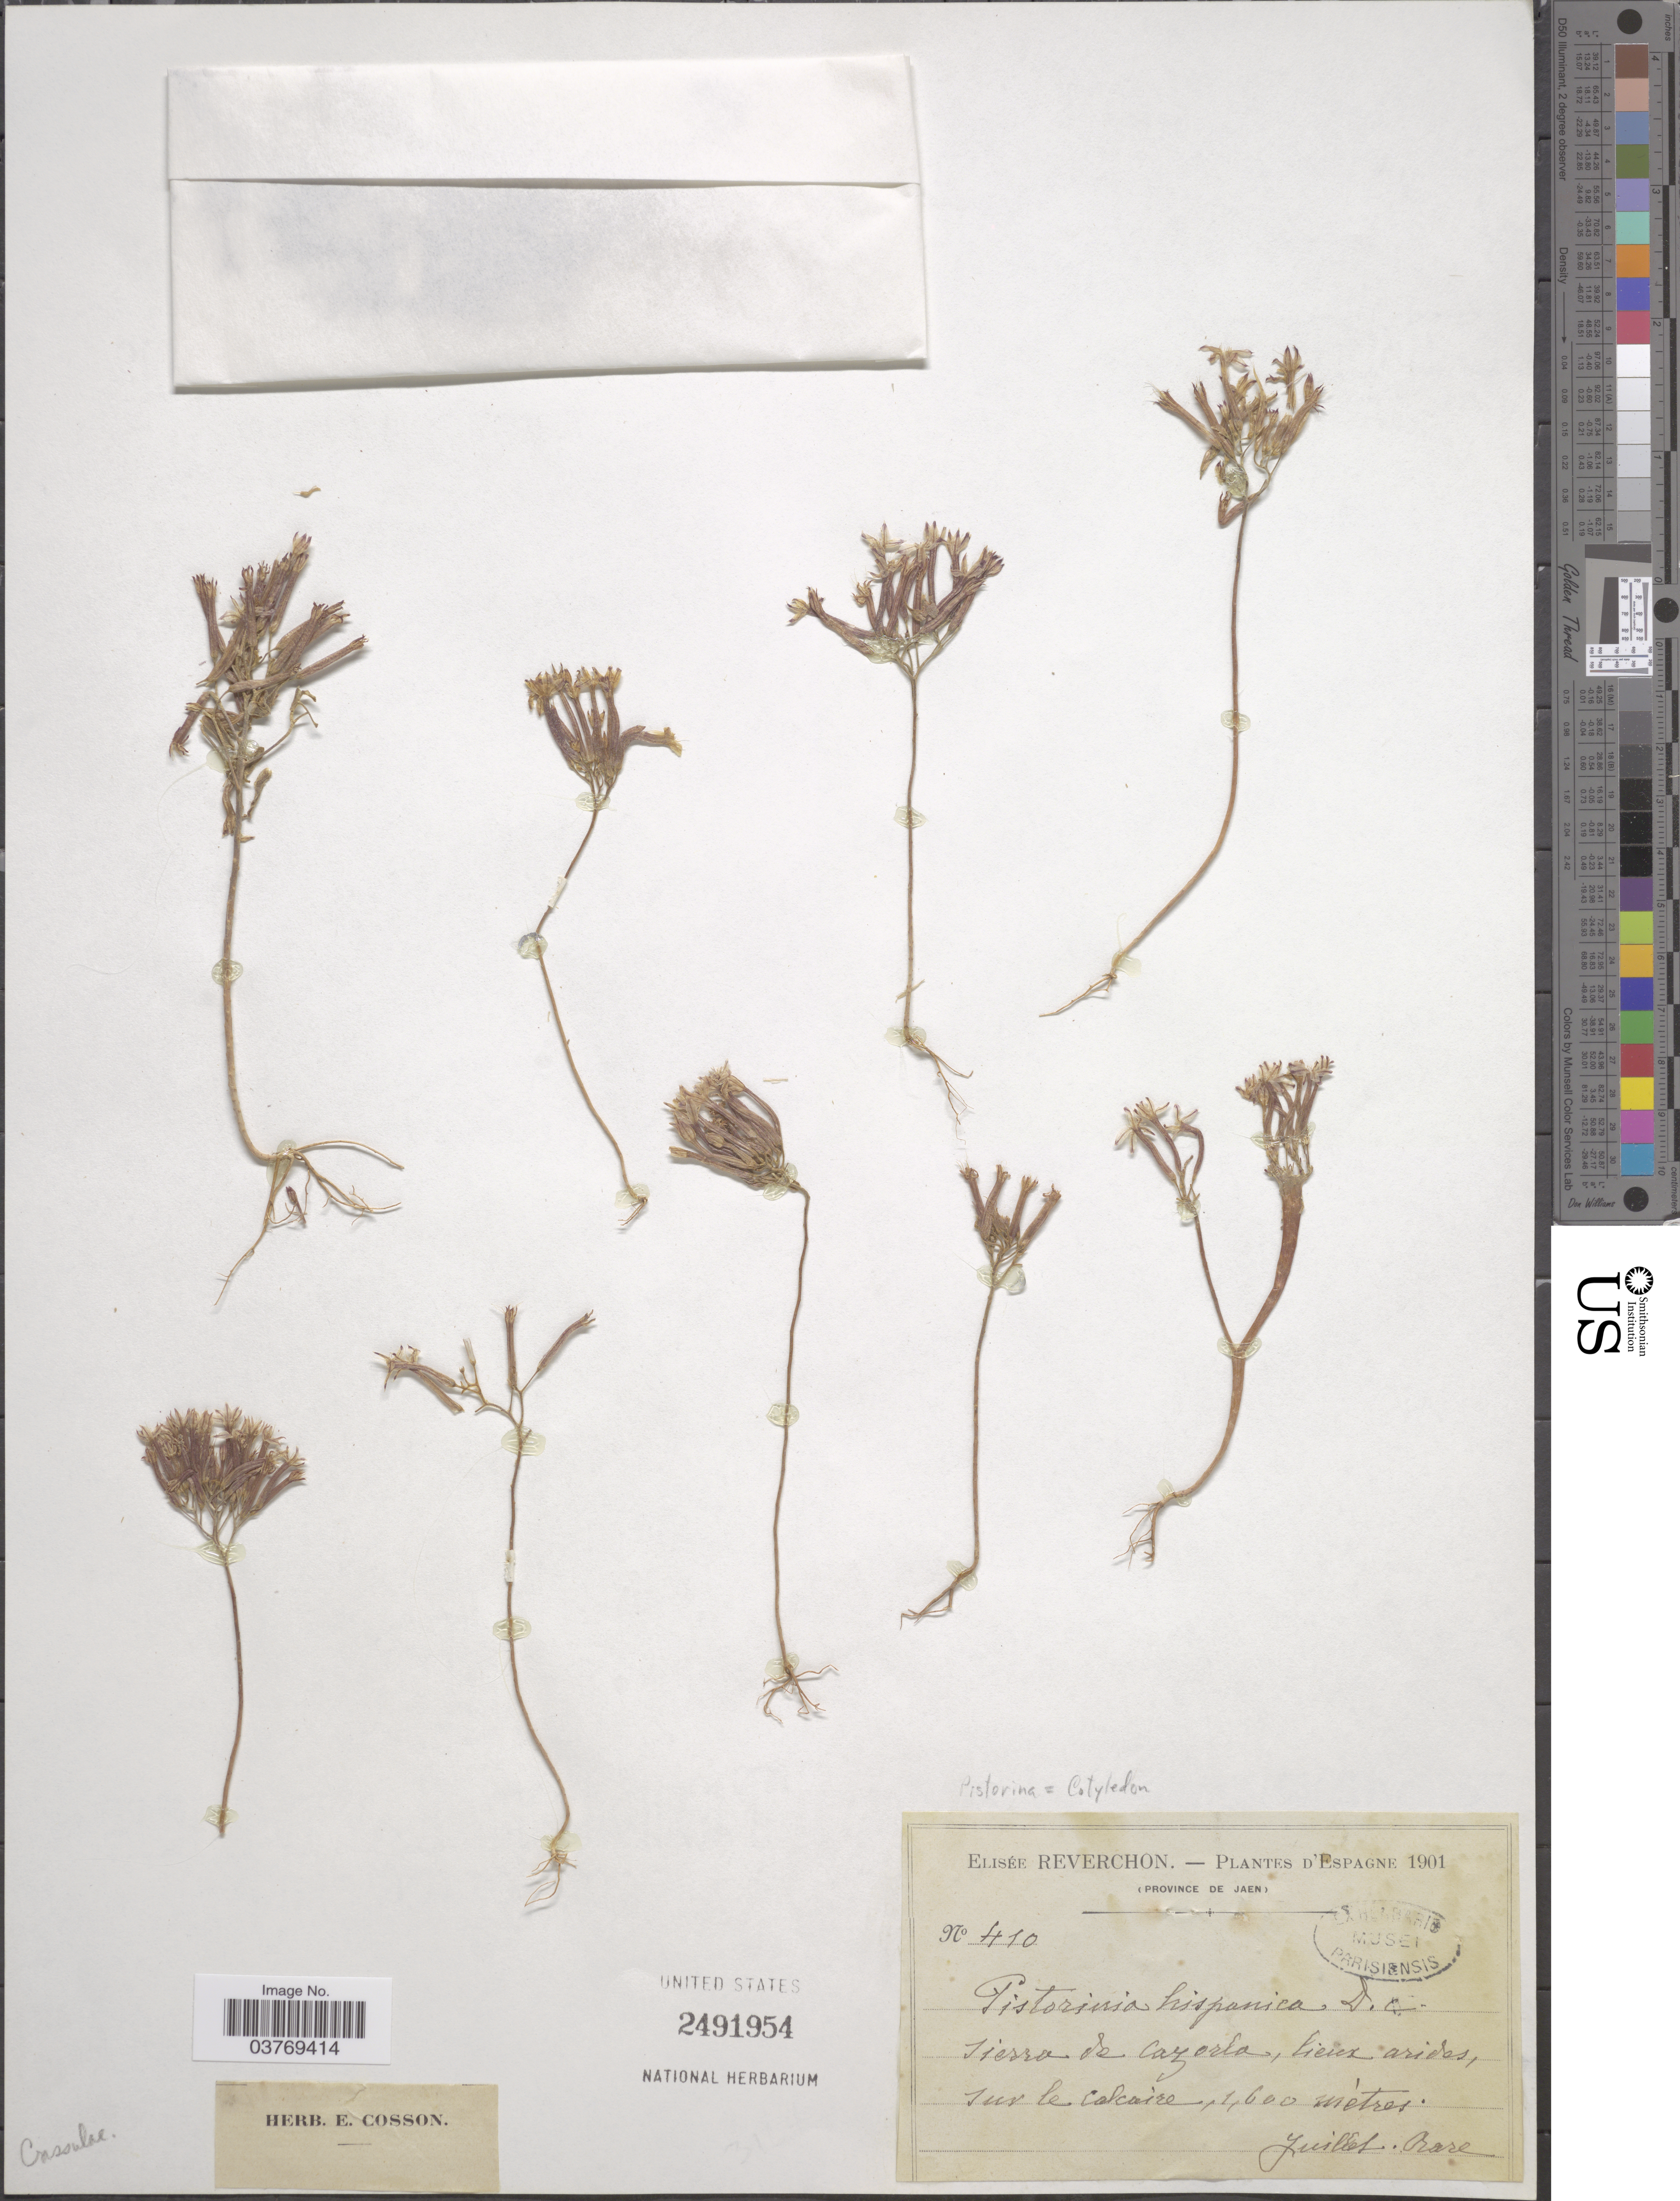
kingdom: Plantae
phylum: Tracheophyta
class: Magnoliopsida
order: Saxifragales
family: Crassulaceae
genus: Pistorinia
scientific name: Pistorinia hispanica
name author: (L.) DC.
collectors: E. Reverchon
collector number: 410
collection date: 1901-07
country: Spain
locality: Province de Jaen. Sierra de Cazorla, lieux arides, sur le calcaire.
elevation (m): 1600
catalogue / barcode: US 2491954